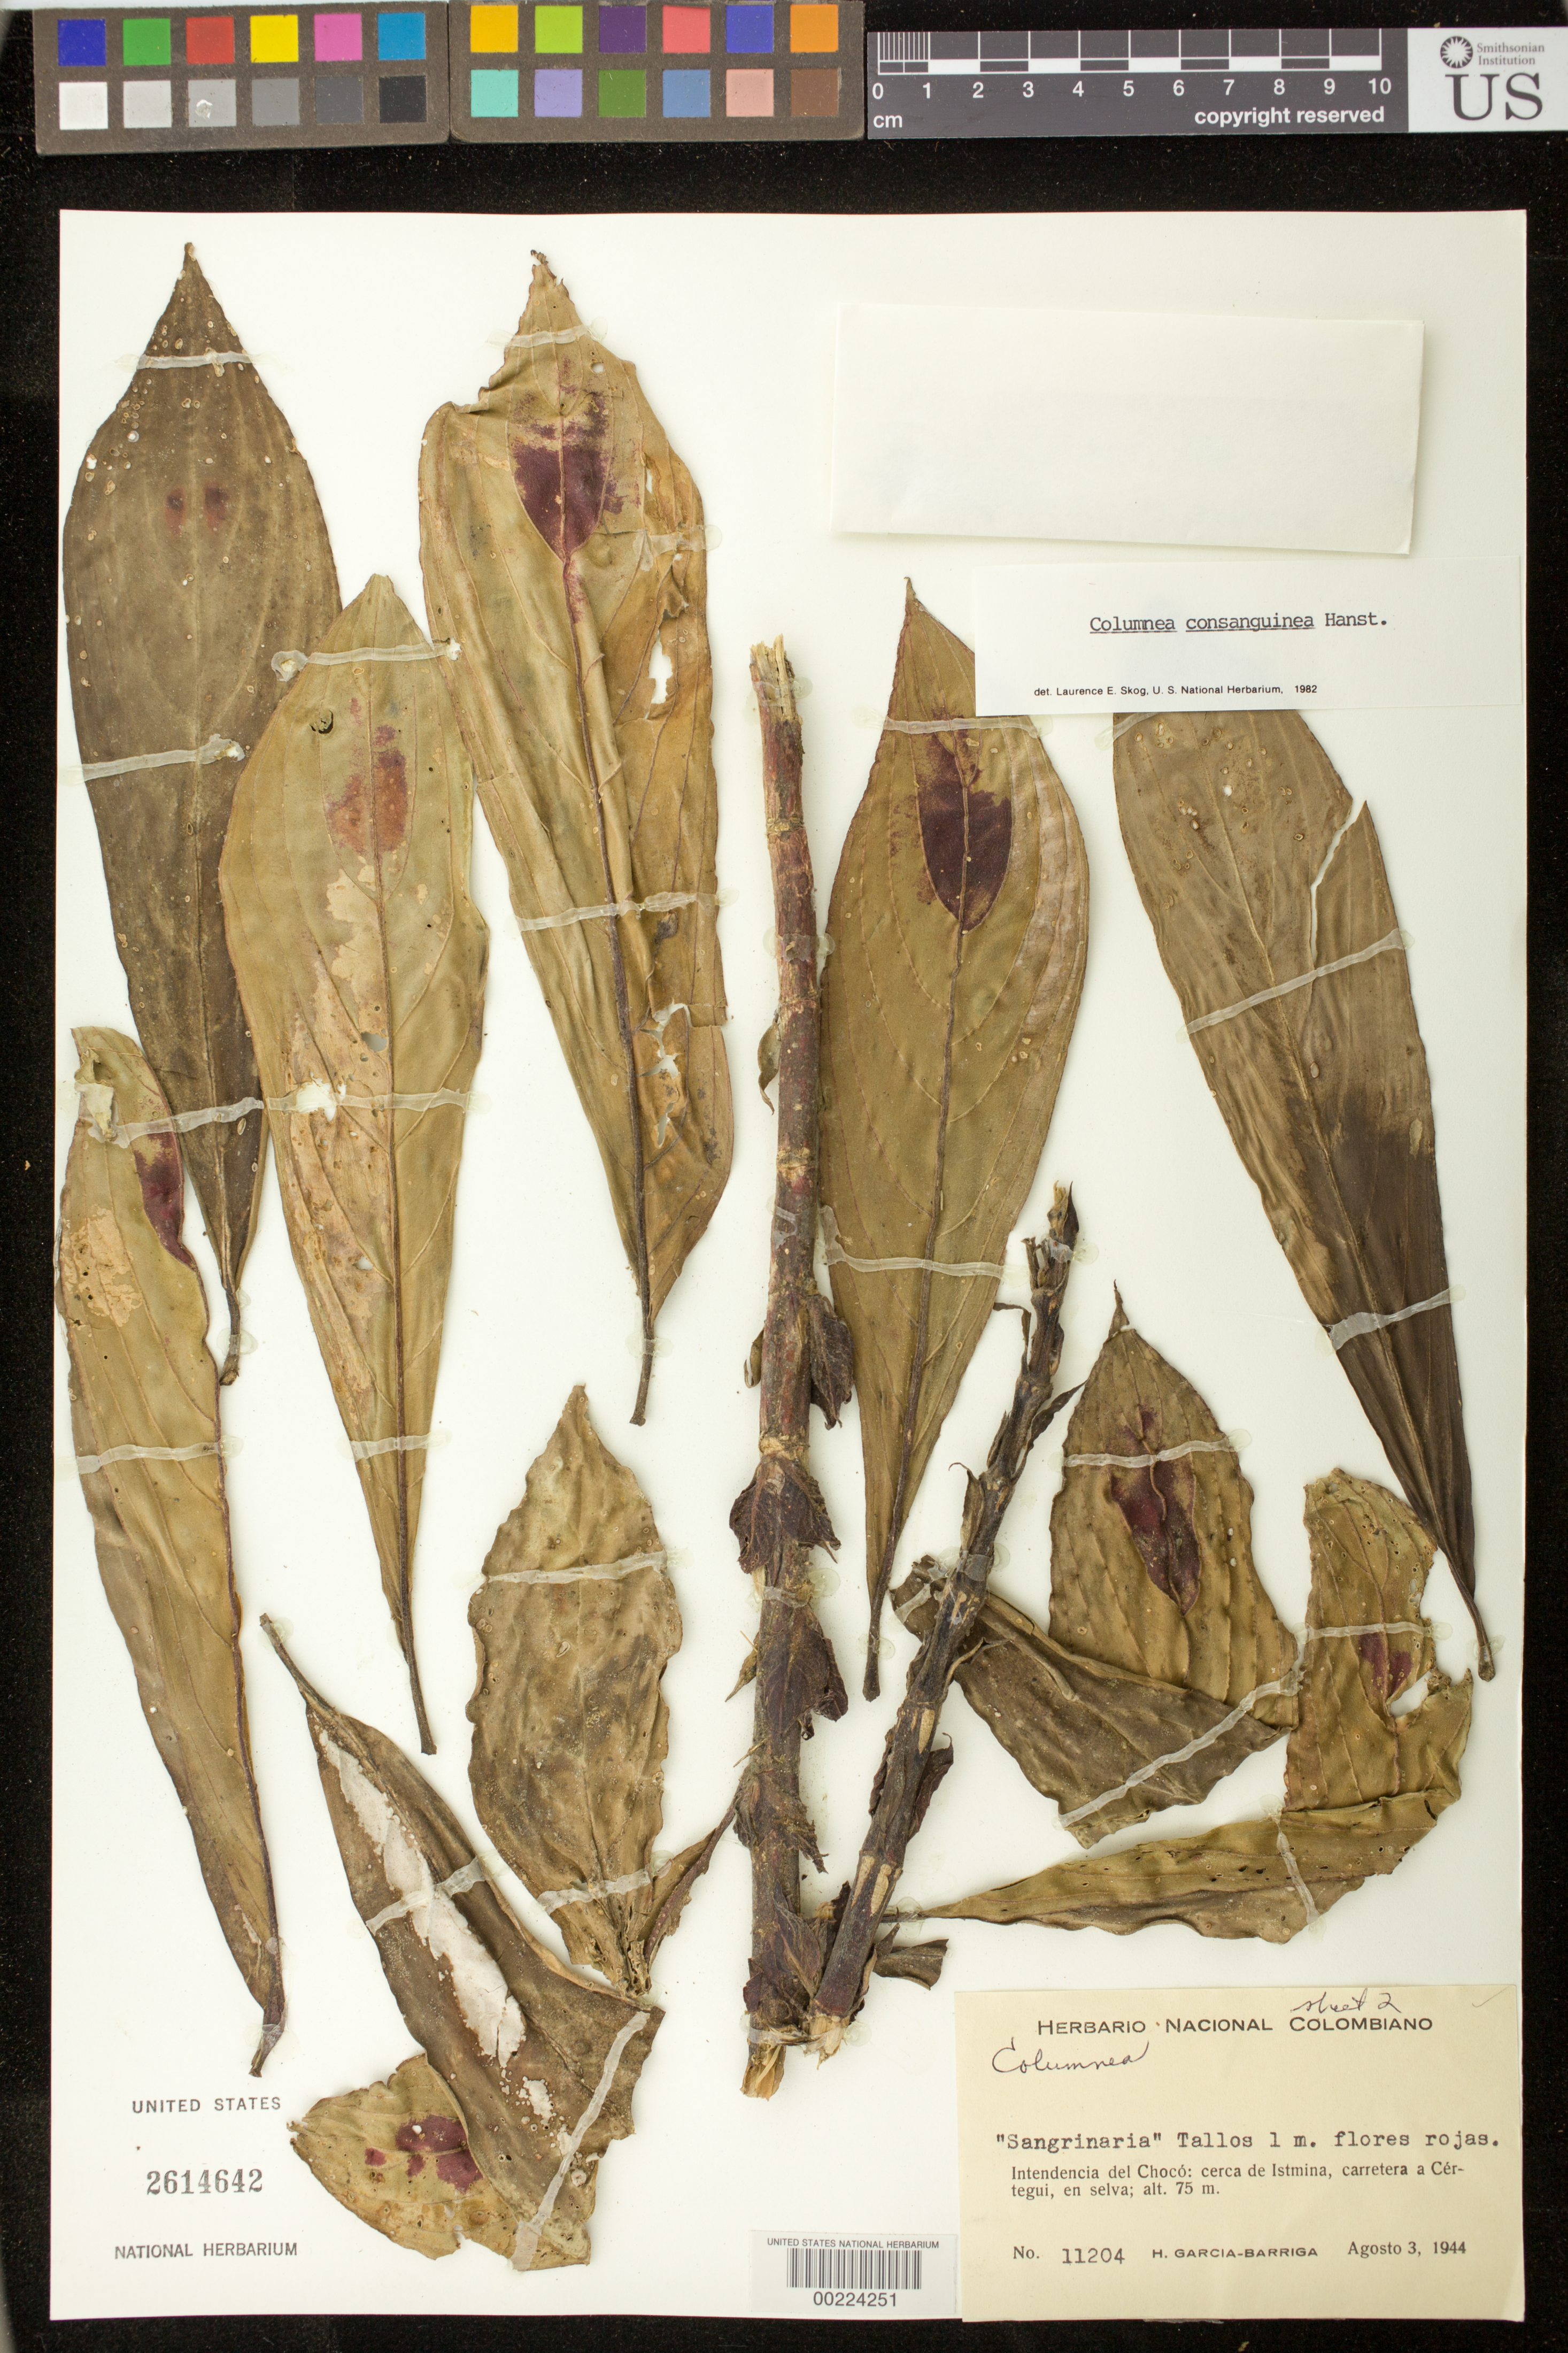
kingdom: Plantae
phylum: Tracheophyta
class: Magnoliopsida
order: Lamiales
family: Gesneriaceae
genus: Columnea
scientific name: Columnea consanguinea Hanst. var. consanguinea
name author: (Hanst.) Hanst.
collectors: H. García Barriga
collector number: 11204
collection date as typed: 03 Aug 1944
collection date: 1944-08-03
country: Colombia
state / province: Chocó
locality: Near Istmina, highway to Certegui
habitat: In forest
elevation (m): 75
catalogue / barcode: US 2614642